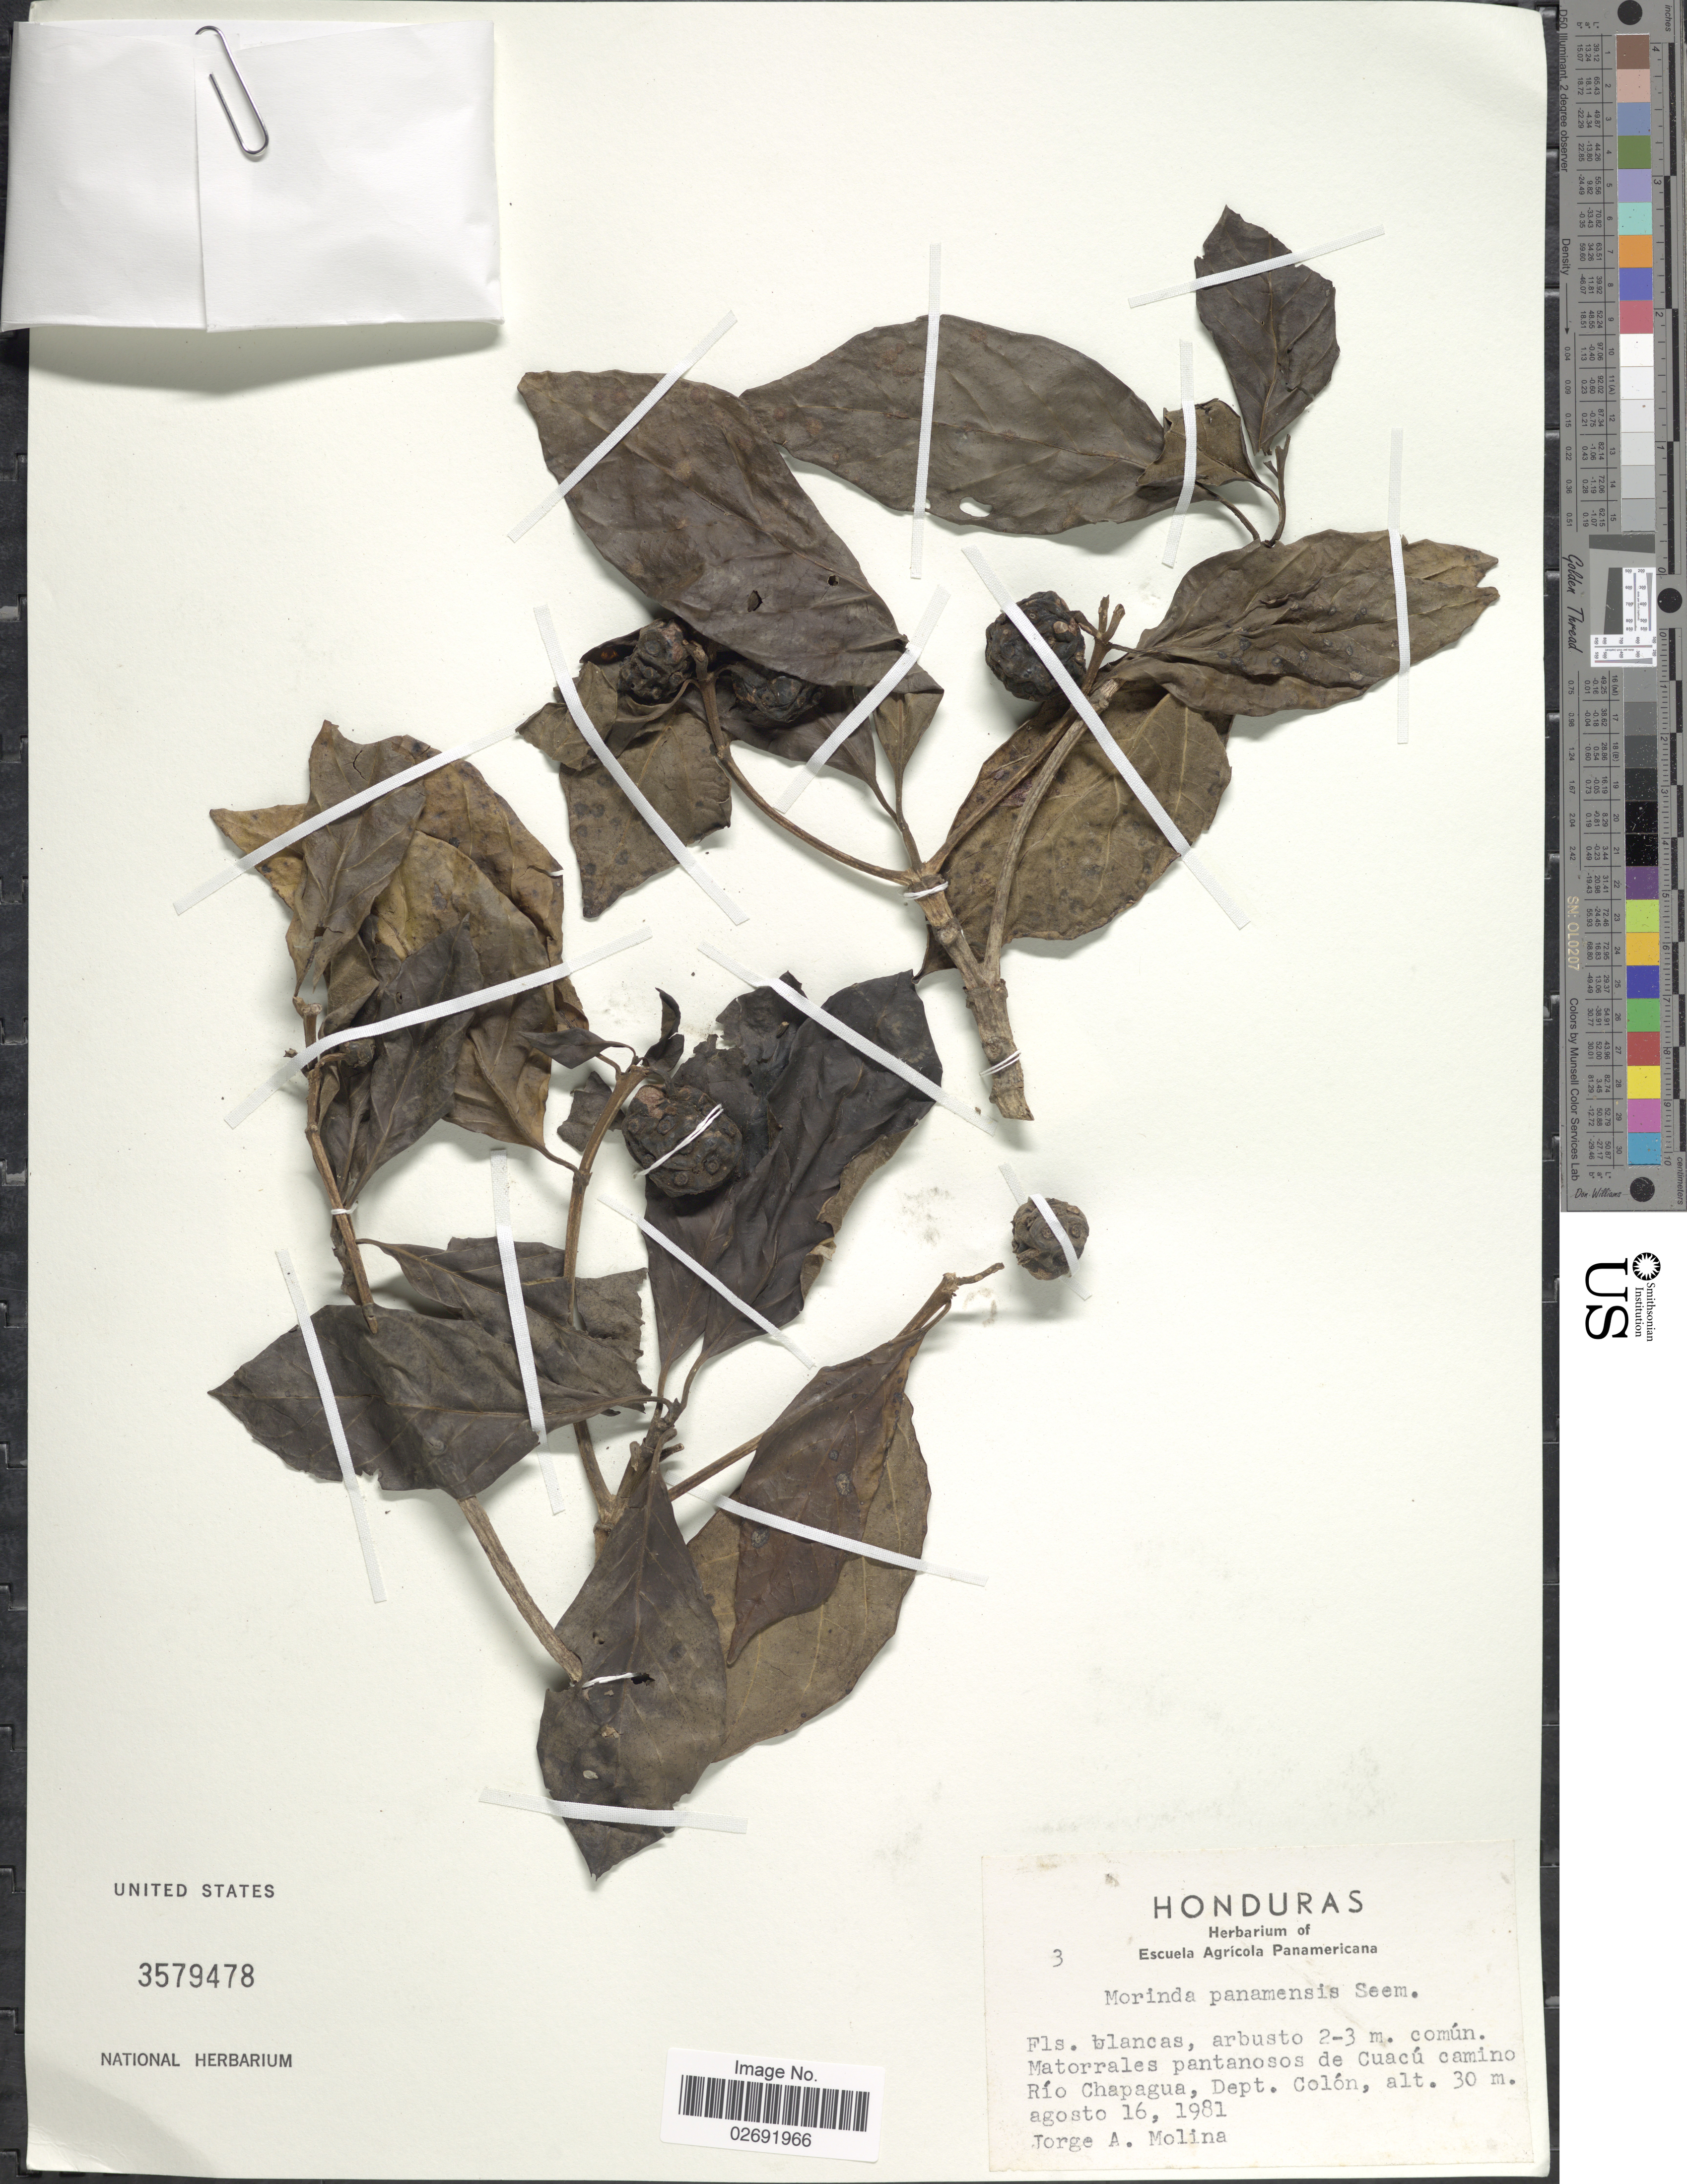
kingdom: Plantae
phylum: Tracheophyta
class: Magnoliopsida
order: Gentianales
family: Rubiaceae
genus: Morinda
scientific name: Morinda panamensis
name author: Seem.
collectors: J. A. Molina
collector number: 3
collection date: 1981-08-16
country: Honduras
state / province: Colón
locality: Matorrales pantanosos de Caucú camino Río Chapagua, Dept. Colón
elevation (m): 30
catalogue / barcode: US 3579478